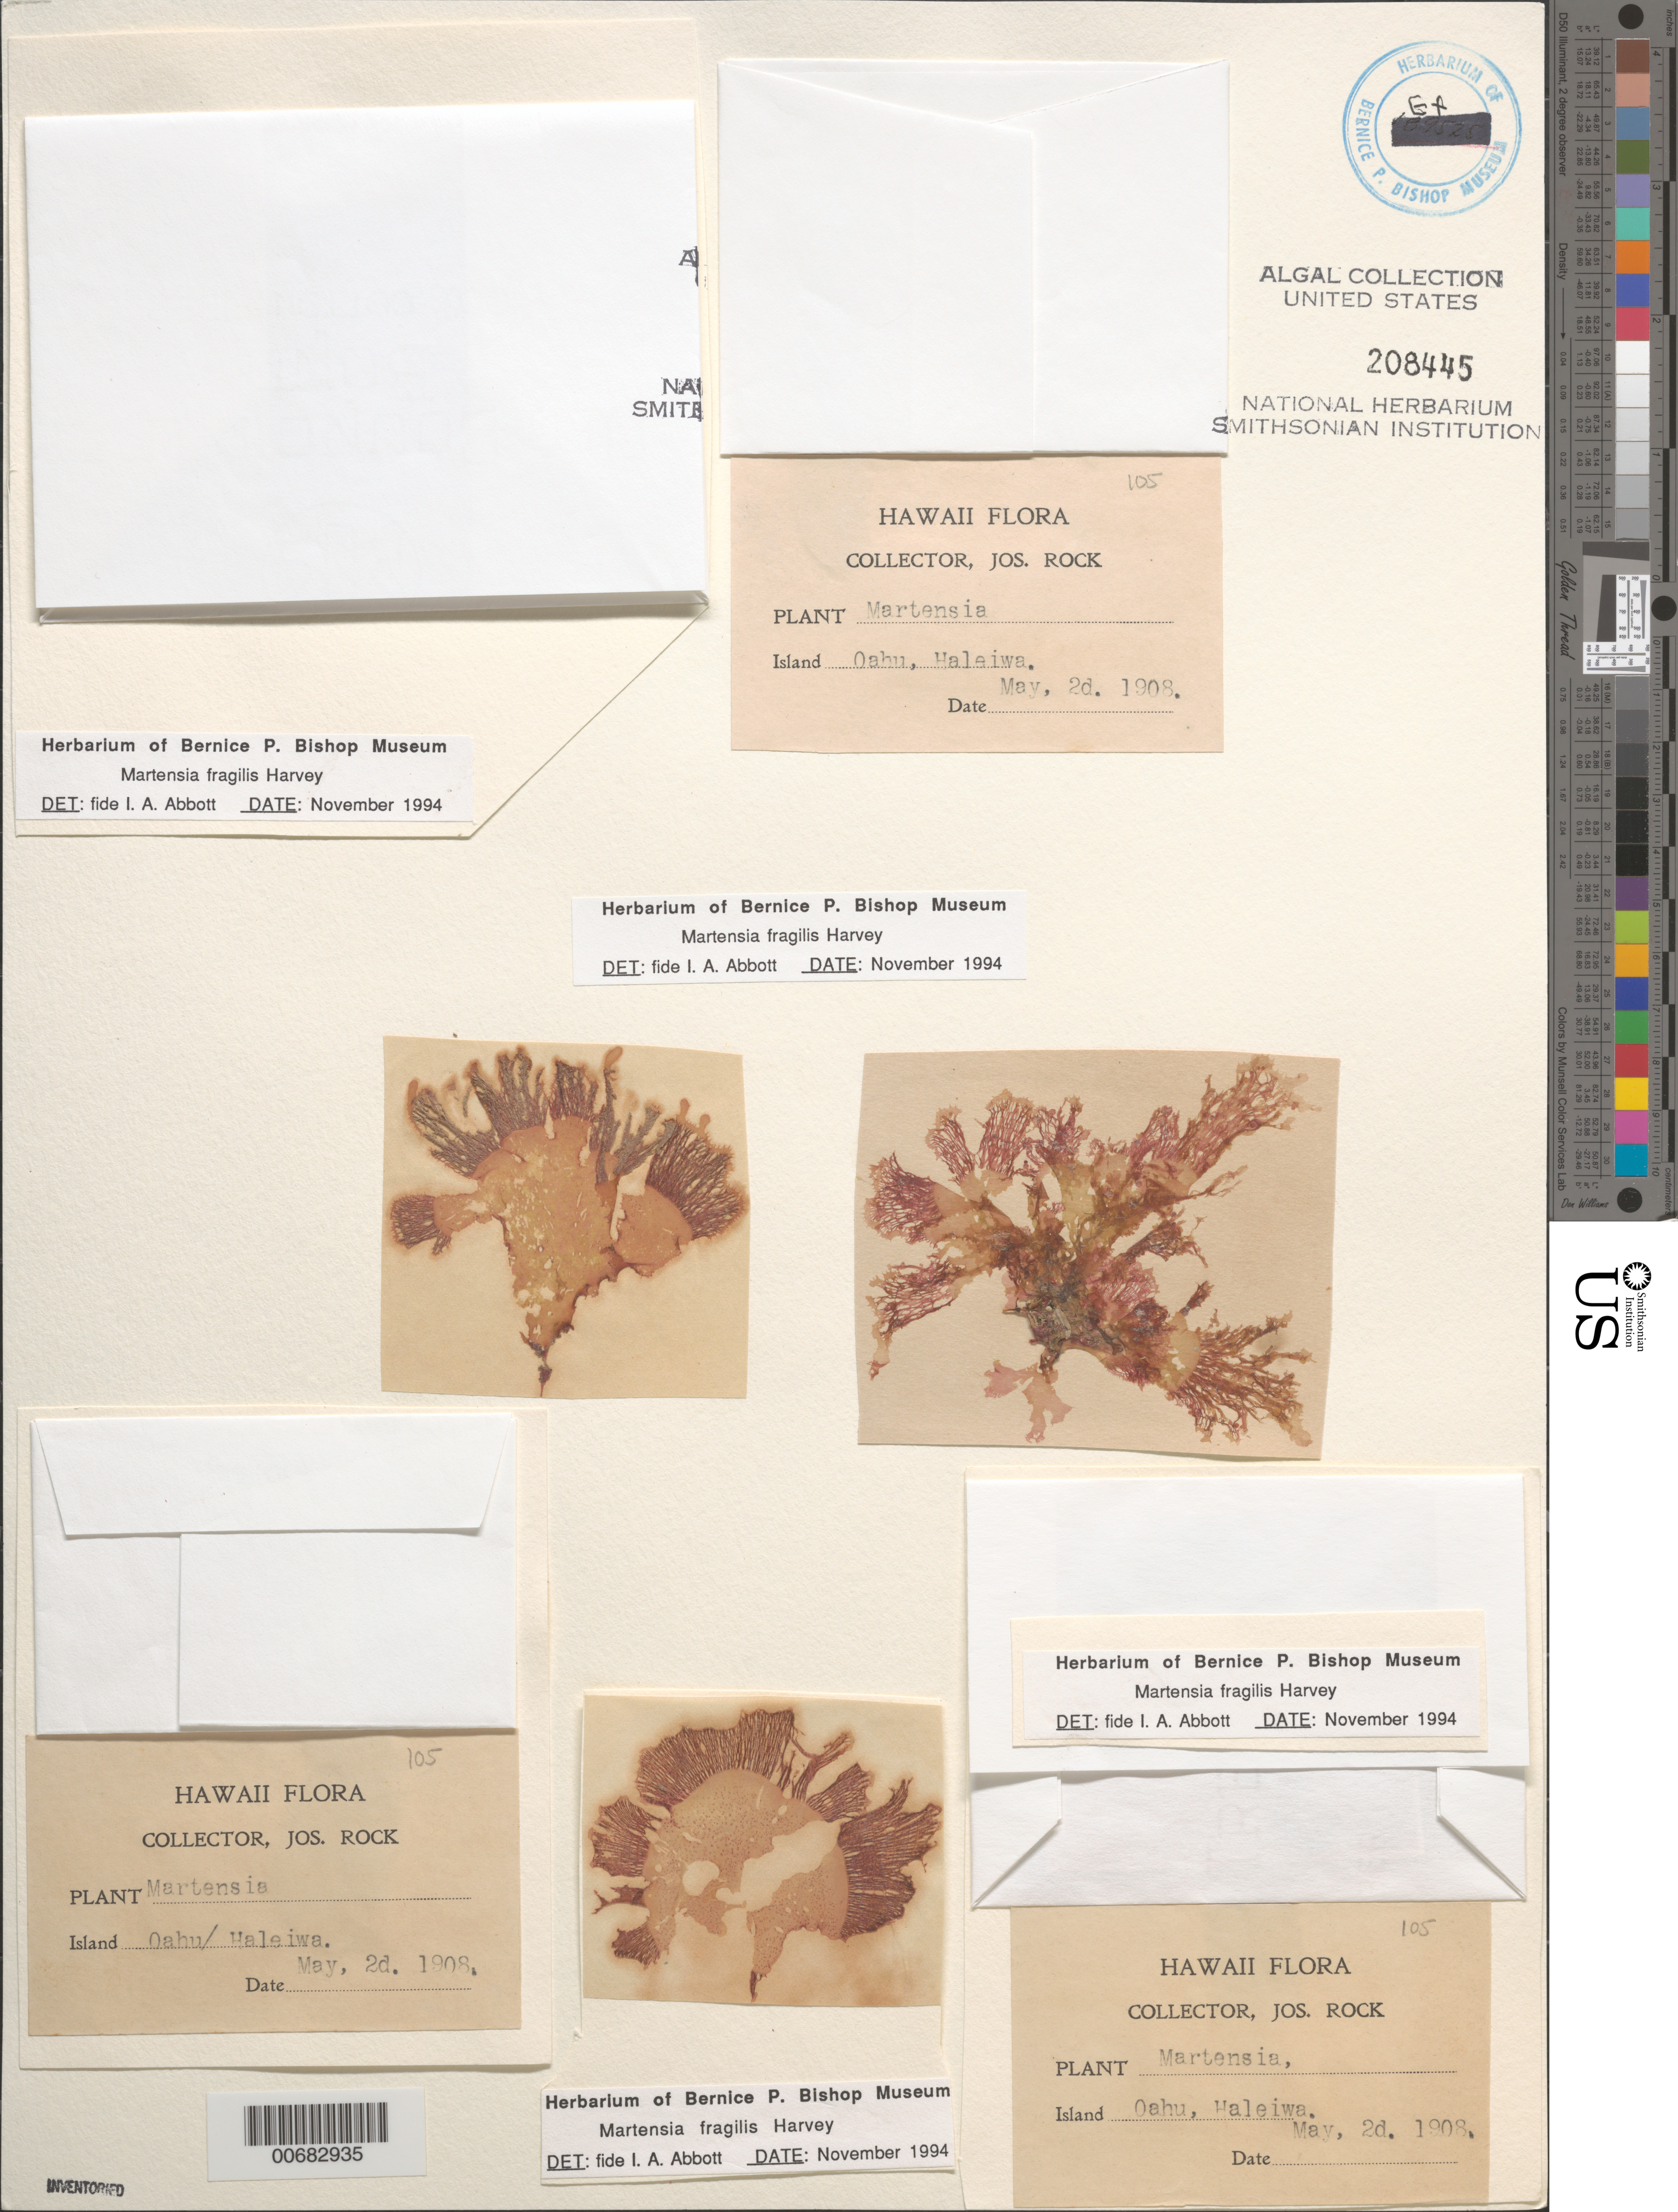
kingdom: Plantae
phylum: Rhodophyta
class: Florideophyceae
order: Ceramiales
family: Delesseriaceae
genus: Martensia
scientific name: Martensia fragilis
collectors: J. F. Rock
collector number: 105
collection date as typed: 02 May 1908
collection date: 1908-05-02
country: United States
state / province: Hawaii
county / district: Honolulu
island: Oahu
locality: Haleiwa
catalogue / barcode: US 208445